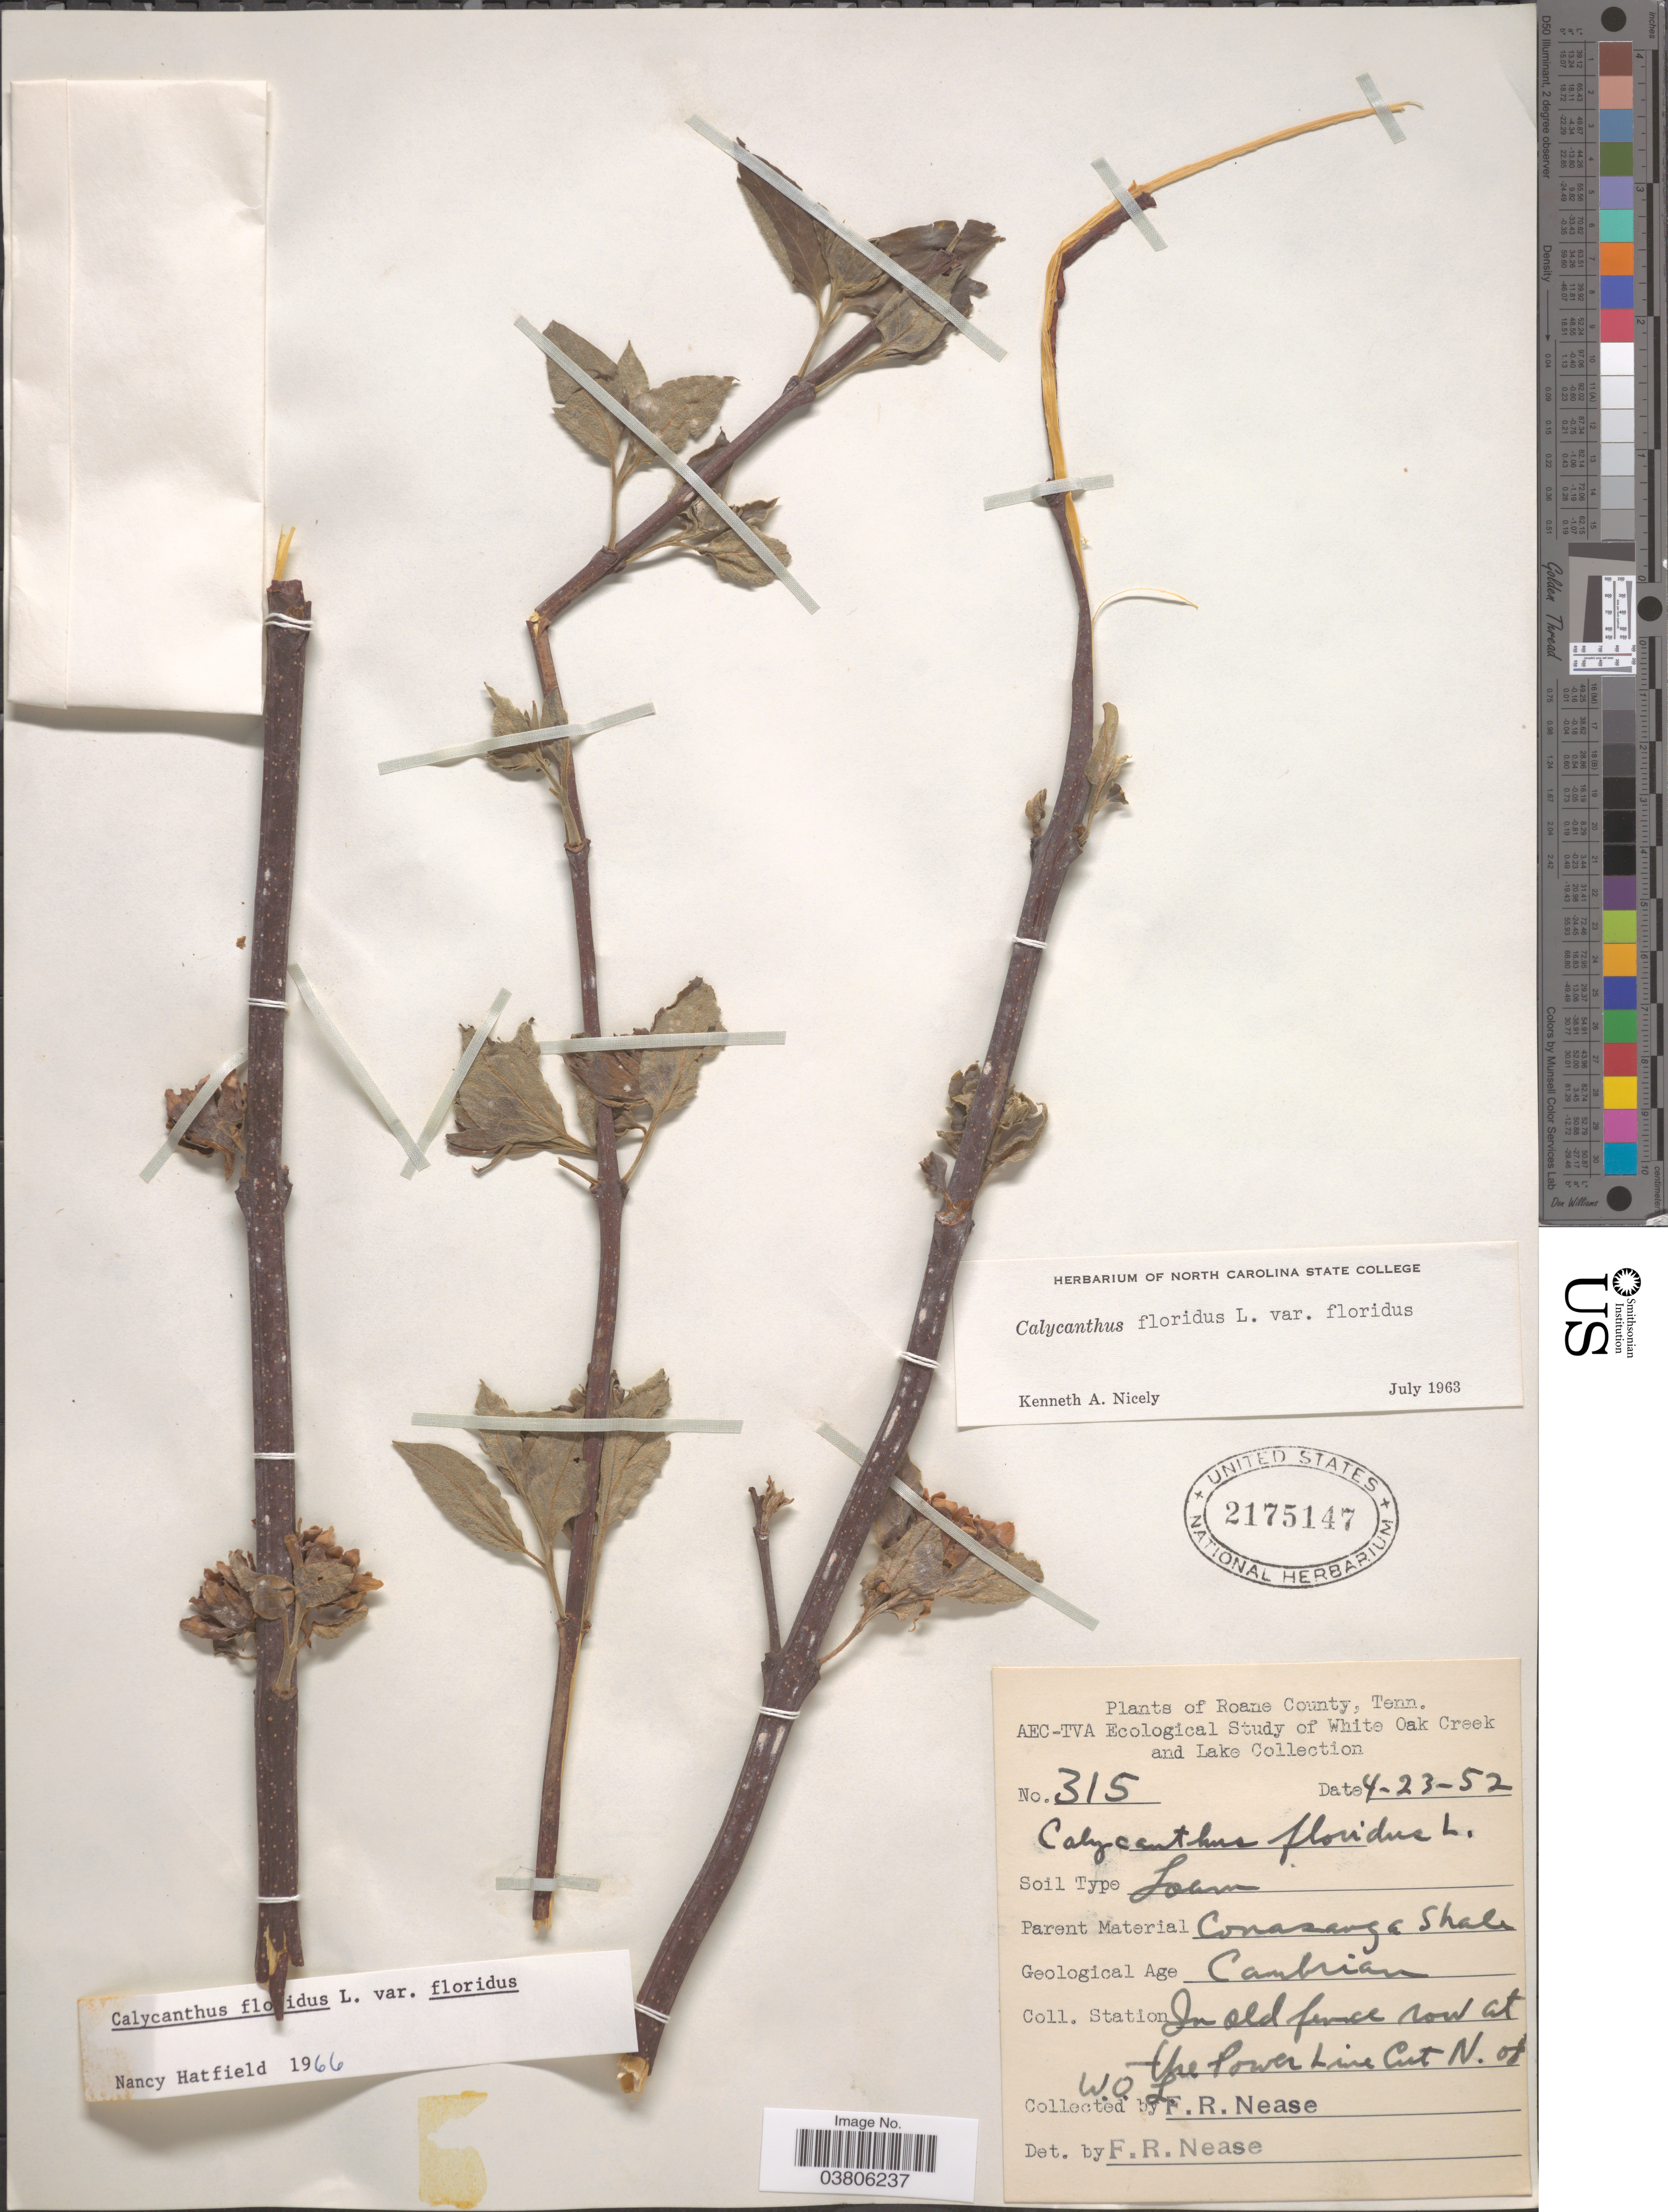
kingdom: Plantae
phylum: Tracheophyta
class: Magnoliopsida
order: Laurales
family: Calycanthaceae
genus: Calycanthus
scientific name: Calycanthus floridus var. floridus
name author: L.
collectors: F. Nease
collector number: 315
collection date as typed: Transcribed d/m/y: 23/4/52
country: United States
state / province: Tennessee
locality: Roane County. Station In old fence row at the Power Line Cut N. of W.I.L.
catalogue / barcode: US 2175147